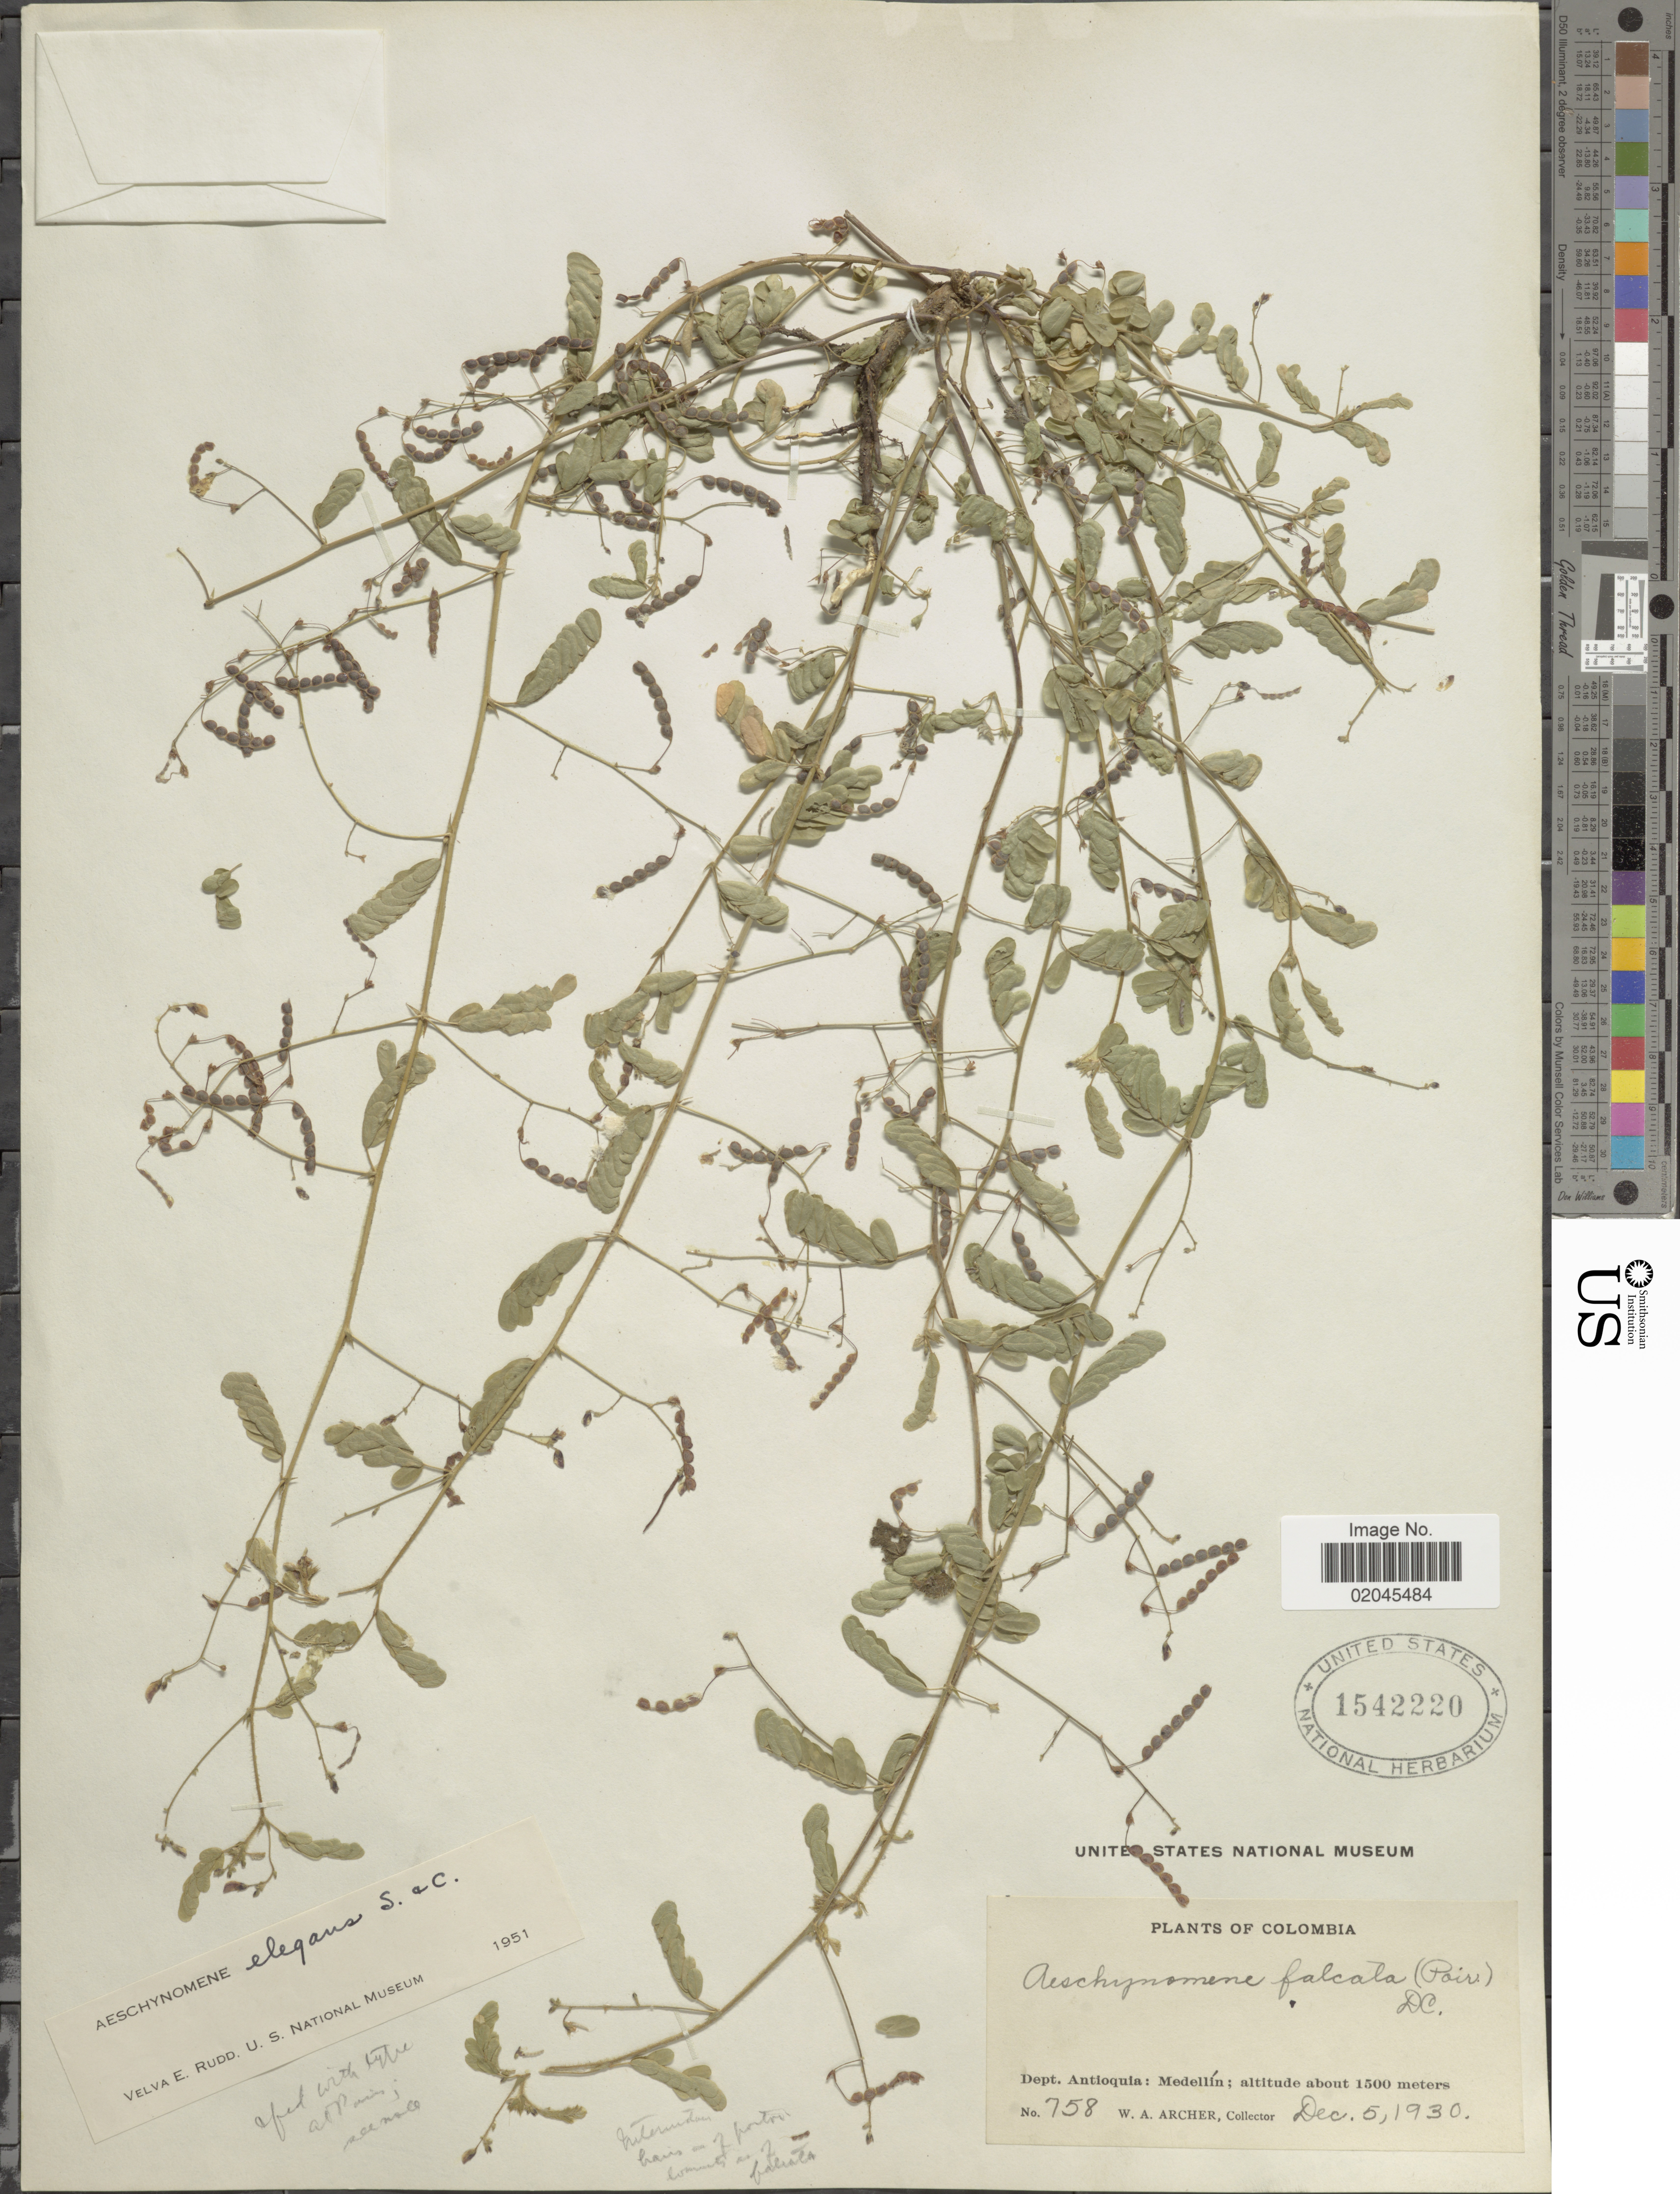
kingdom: Plantae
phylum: Tracheophyta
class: Magnoliopsida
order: Fabales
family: Fabaceae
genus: Aeschynomene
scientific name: Aeschynomene elegans var. elegans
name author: Cham. ex Schltdl.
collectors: W. A. Archer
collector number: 758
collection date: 1930-12-05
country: Colombia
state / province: Antioquia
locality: Dept. Antioquia: Medellin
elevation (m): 1500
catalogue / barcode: US 1542220